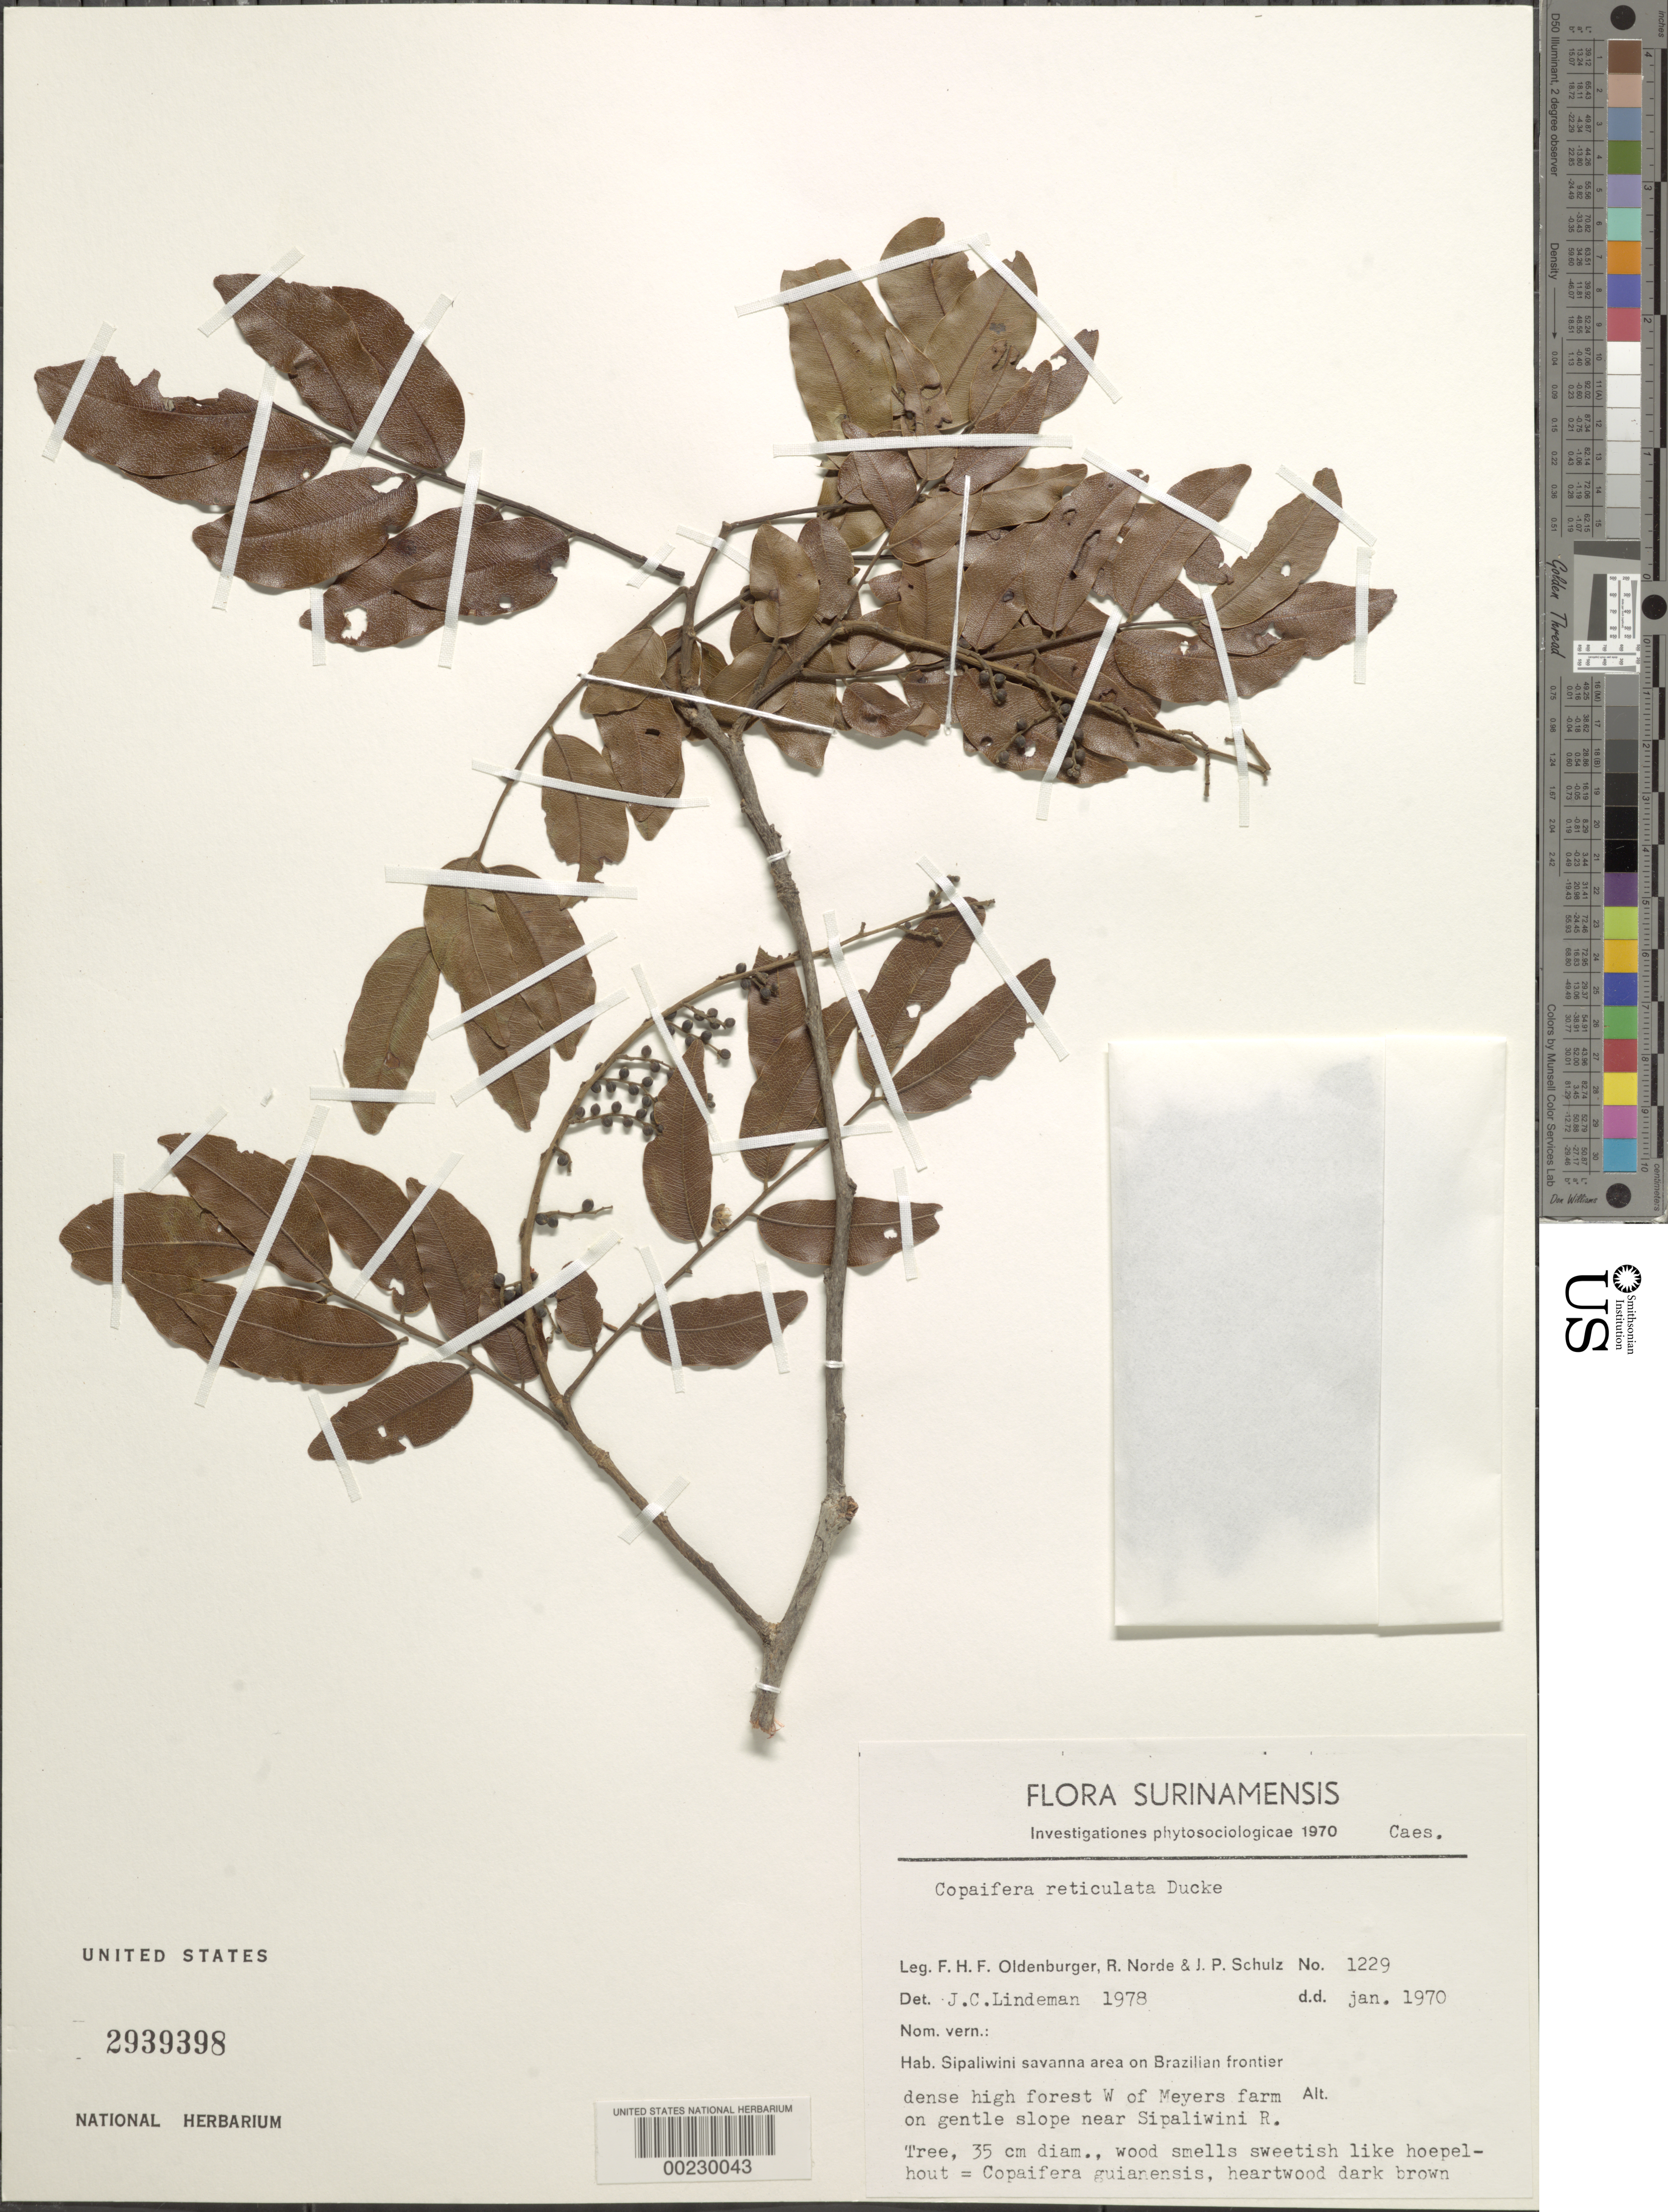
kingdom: Plantae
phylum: Tracheophyta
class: Magnoliopsida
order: Fabales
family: Fabaceae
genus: Copaifera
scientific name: Copaifera reticulata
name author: Ducke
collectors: F. Oldenburger, R. Norde & J. P. Schulz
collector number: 1229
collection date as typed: Jan 1970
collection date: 1970-01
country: Suriname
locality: Sipaliwini savanna area on brazilian frontier near sipaliwini river, w of meyers farm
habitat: High forest_on gentle slope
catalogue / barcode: US 2939398